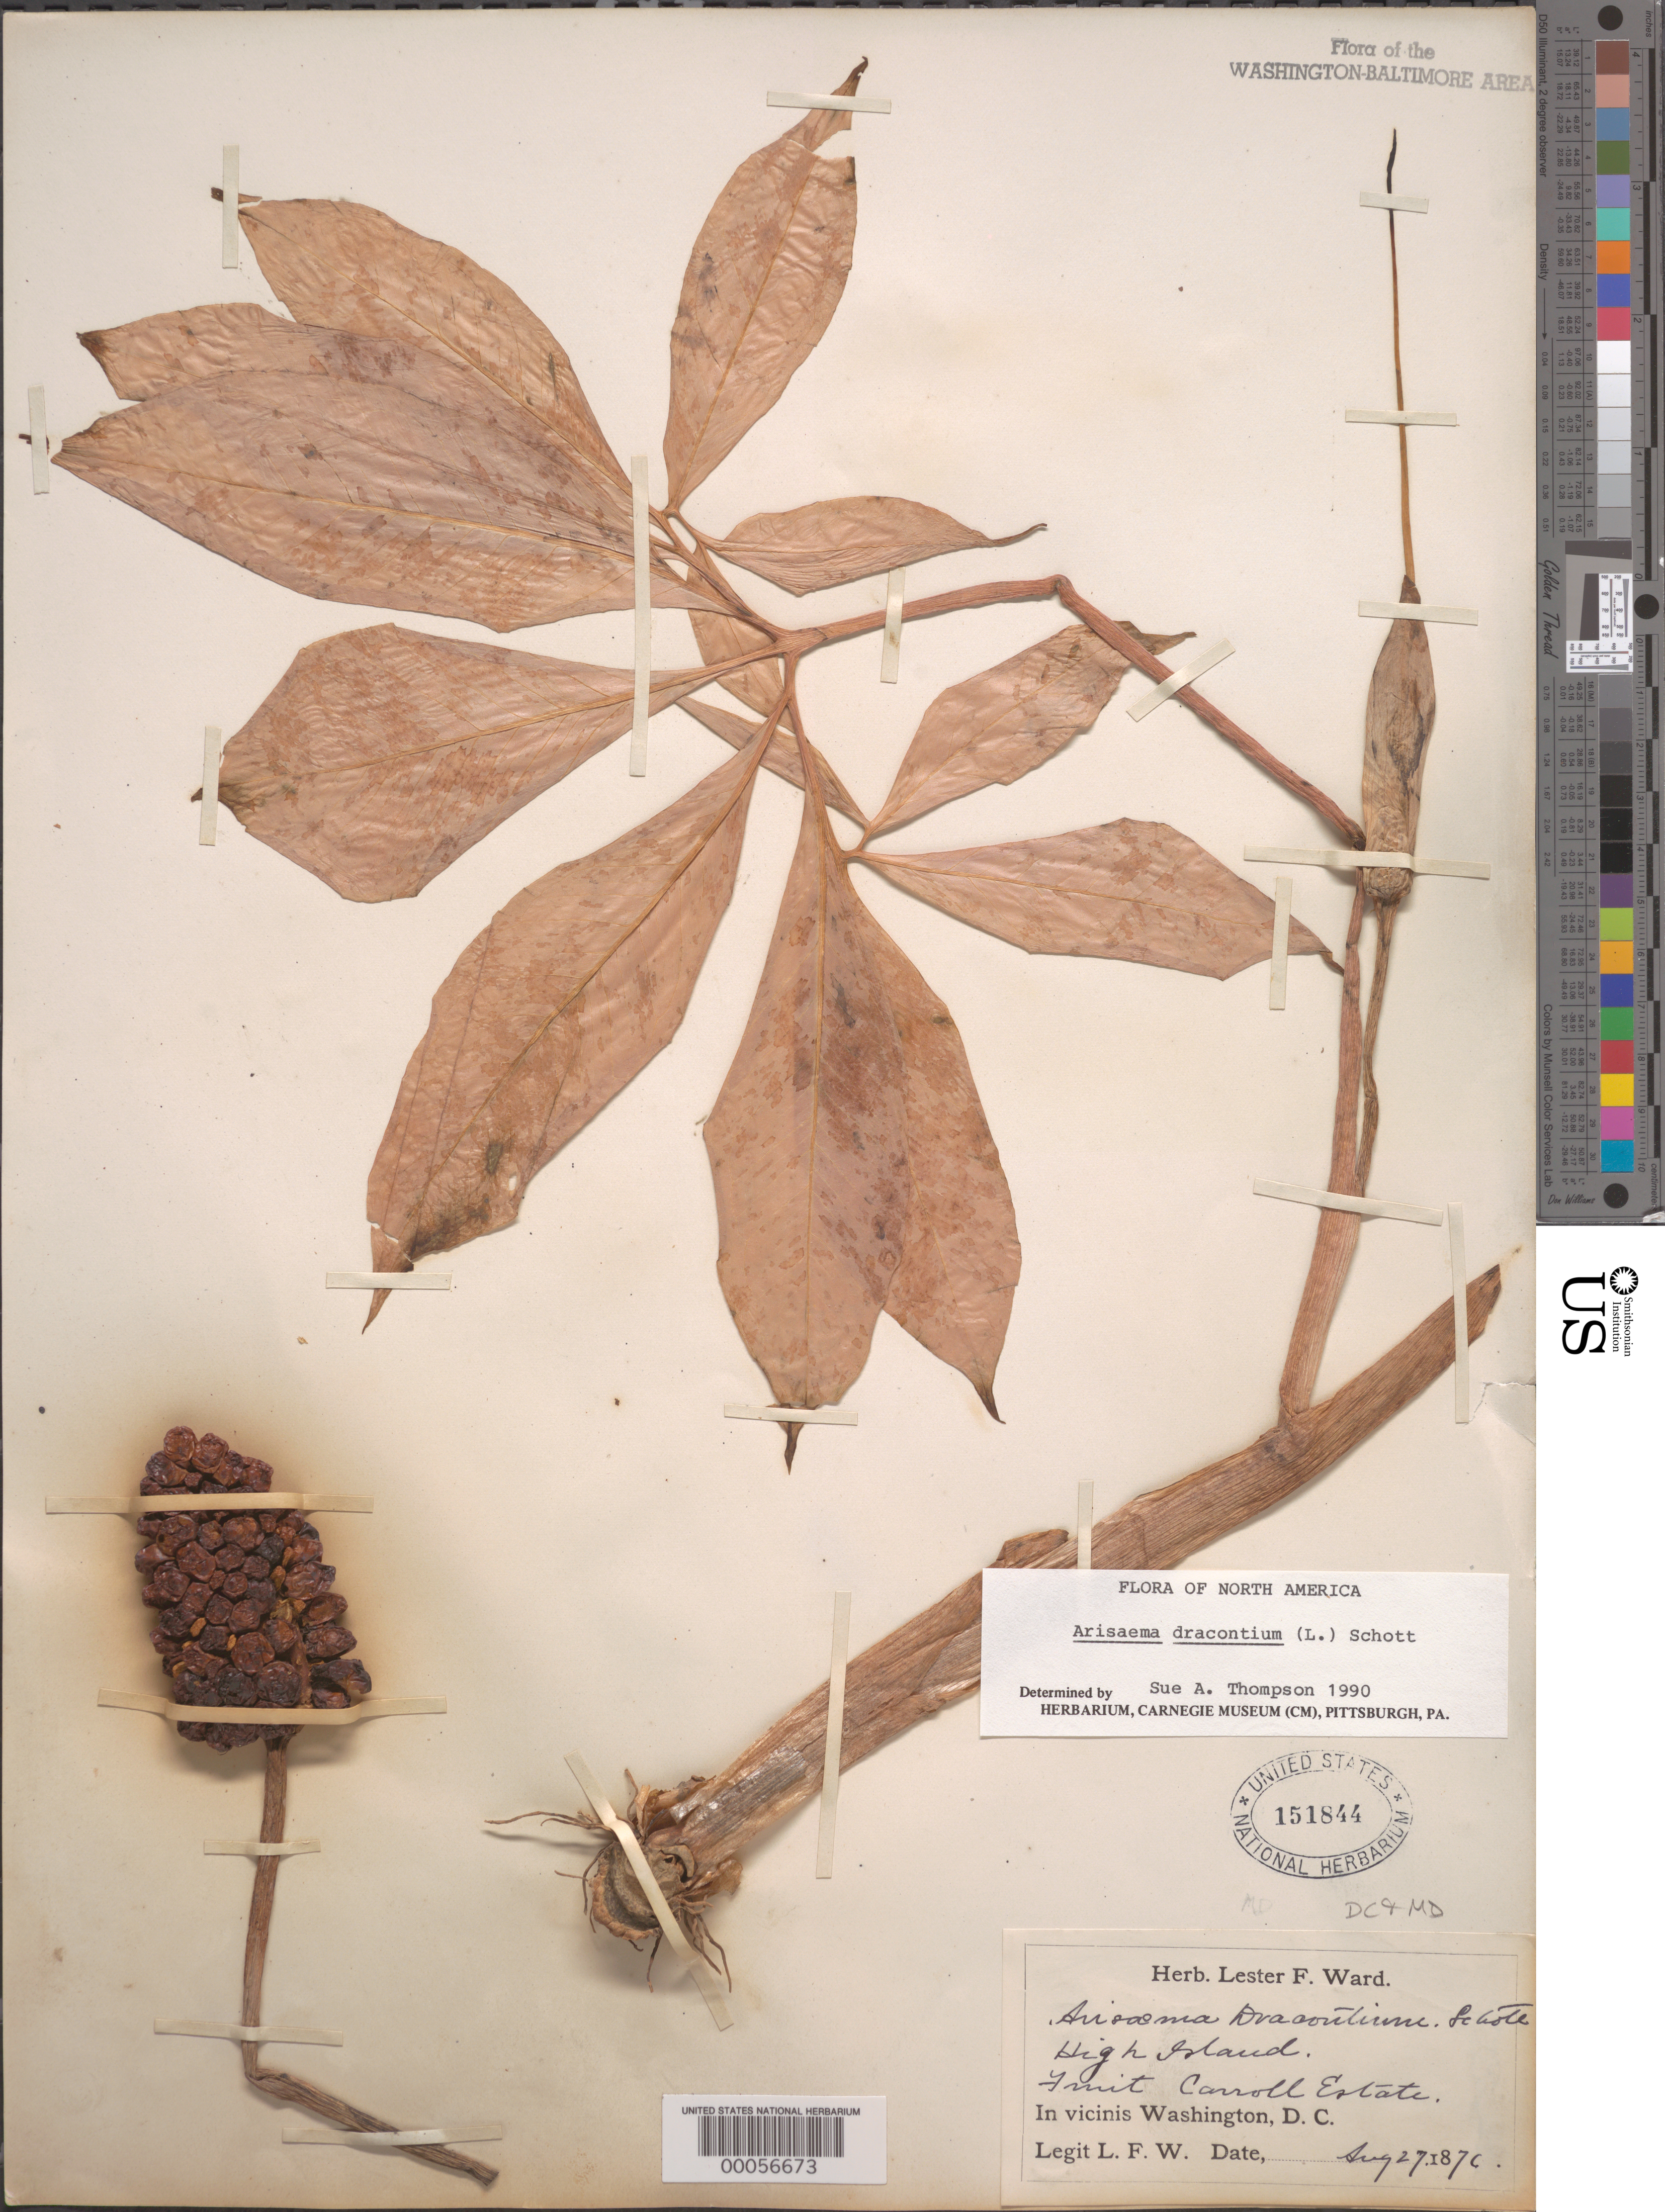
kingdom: Plantae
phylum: Tracheophyta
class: Liliopsida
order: Alismatales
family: Araceae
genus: Arisaema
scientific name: Arisaema dracontium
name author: (L.) Schott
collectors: L. F. Ward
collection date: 1876-08-27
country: United States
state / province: District of Columbia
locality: High Island. Carroll Estate. In vicinis Washington, D.C.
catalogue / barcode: US 151844